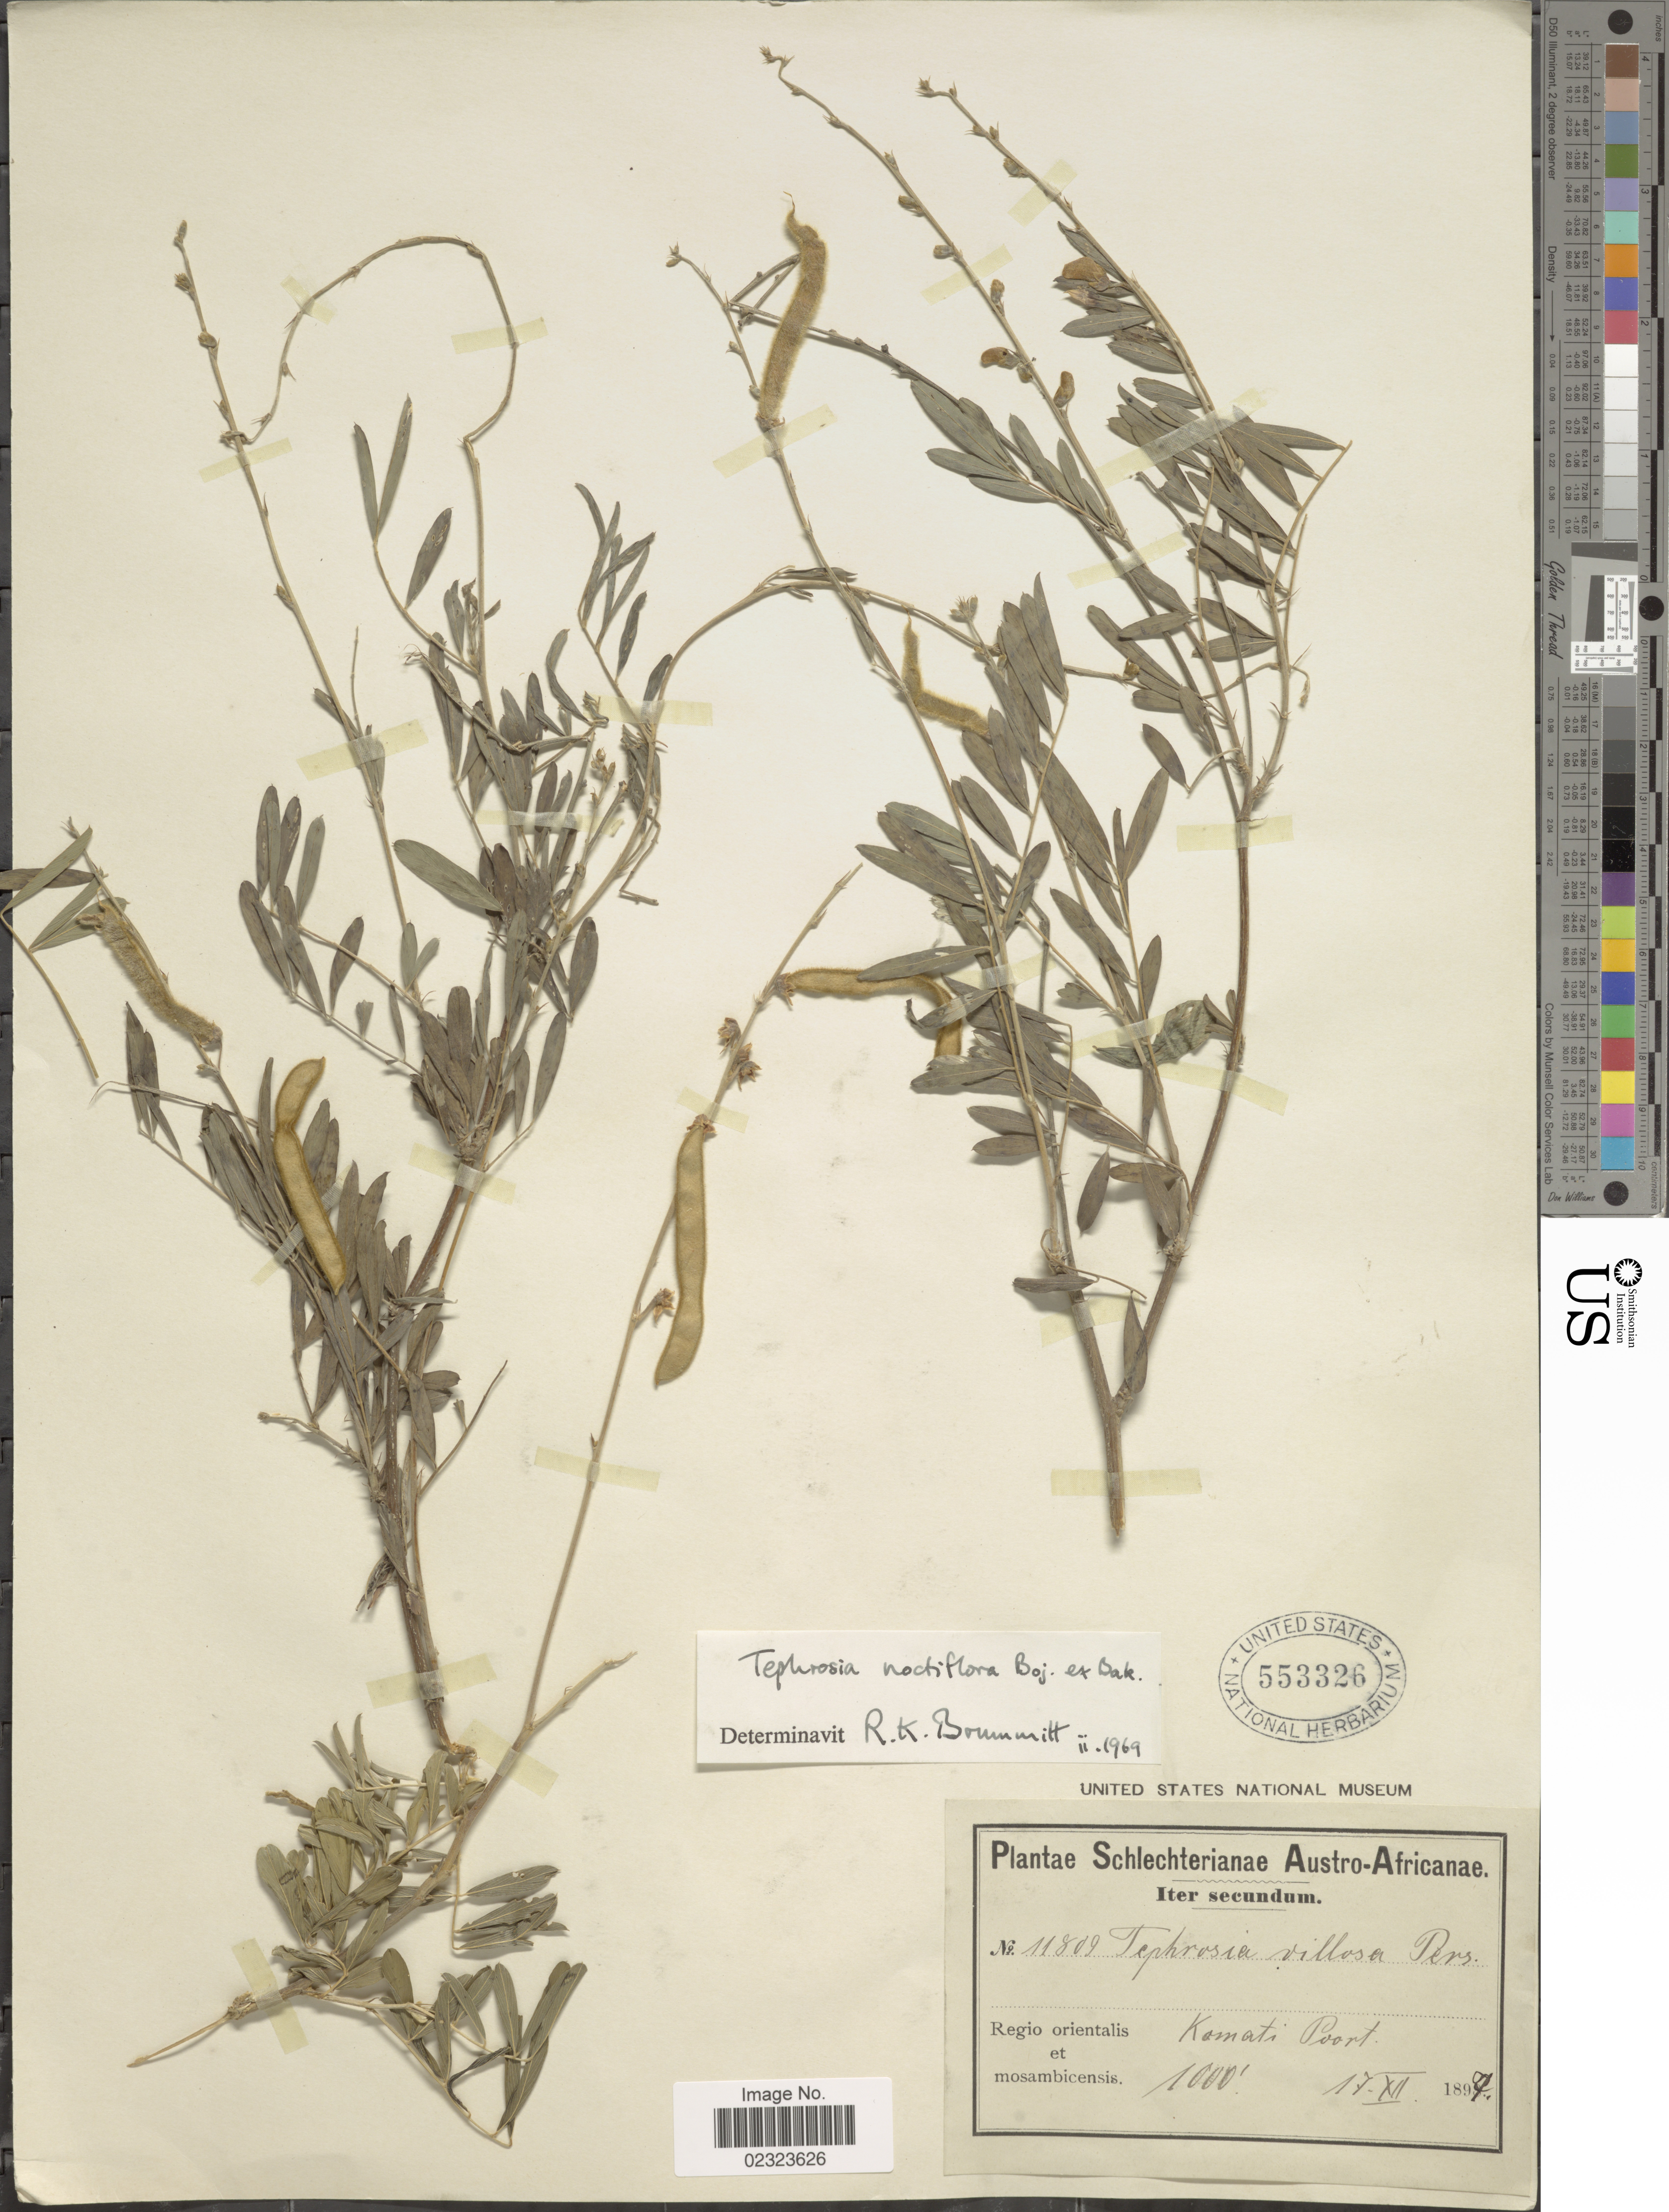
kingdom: Plantae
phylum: Tracheophyta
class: Magnoliopsida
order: Fabales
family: Fabaceae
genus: Tephrosia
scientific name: Tephrosia noctiflora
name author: Bojer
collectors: Schlechter, --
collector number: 11809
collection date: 1897-12-17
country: Mozambique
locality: Iter secundum, regio orientalis et mosabicensis, Komati Poort.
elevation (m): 305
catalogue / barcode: US 553326